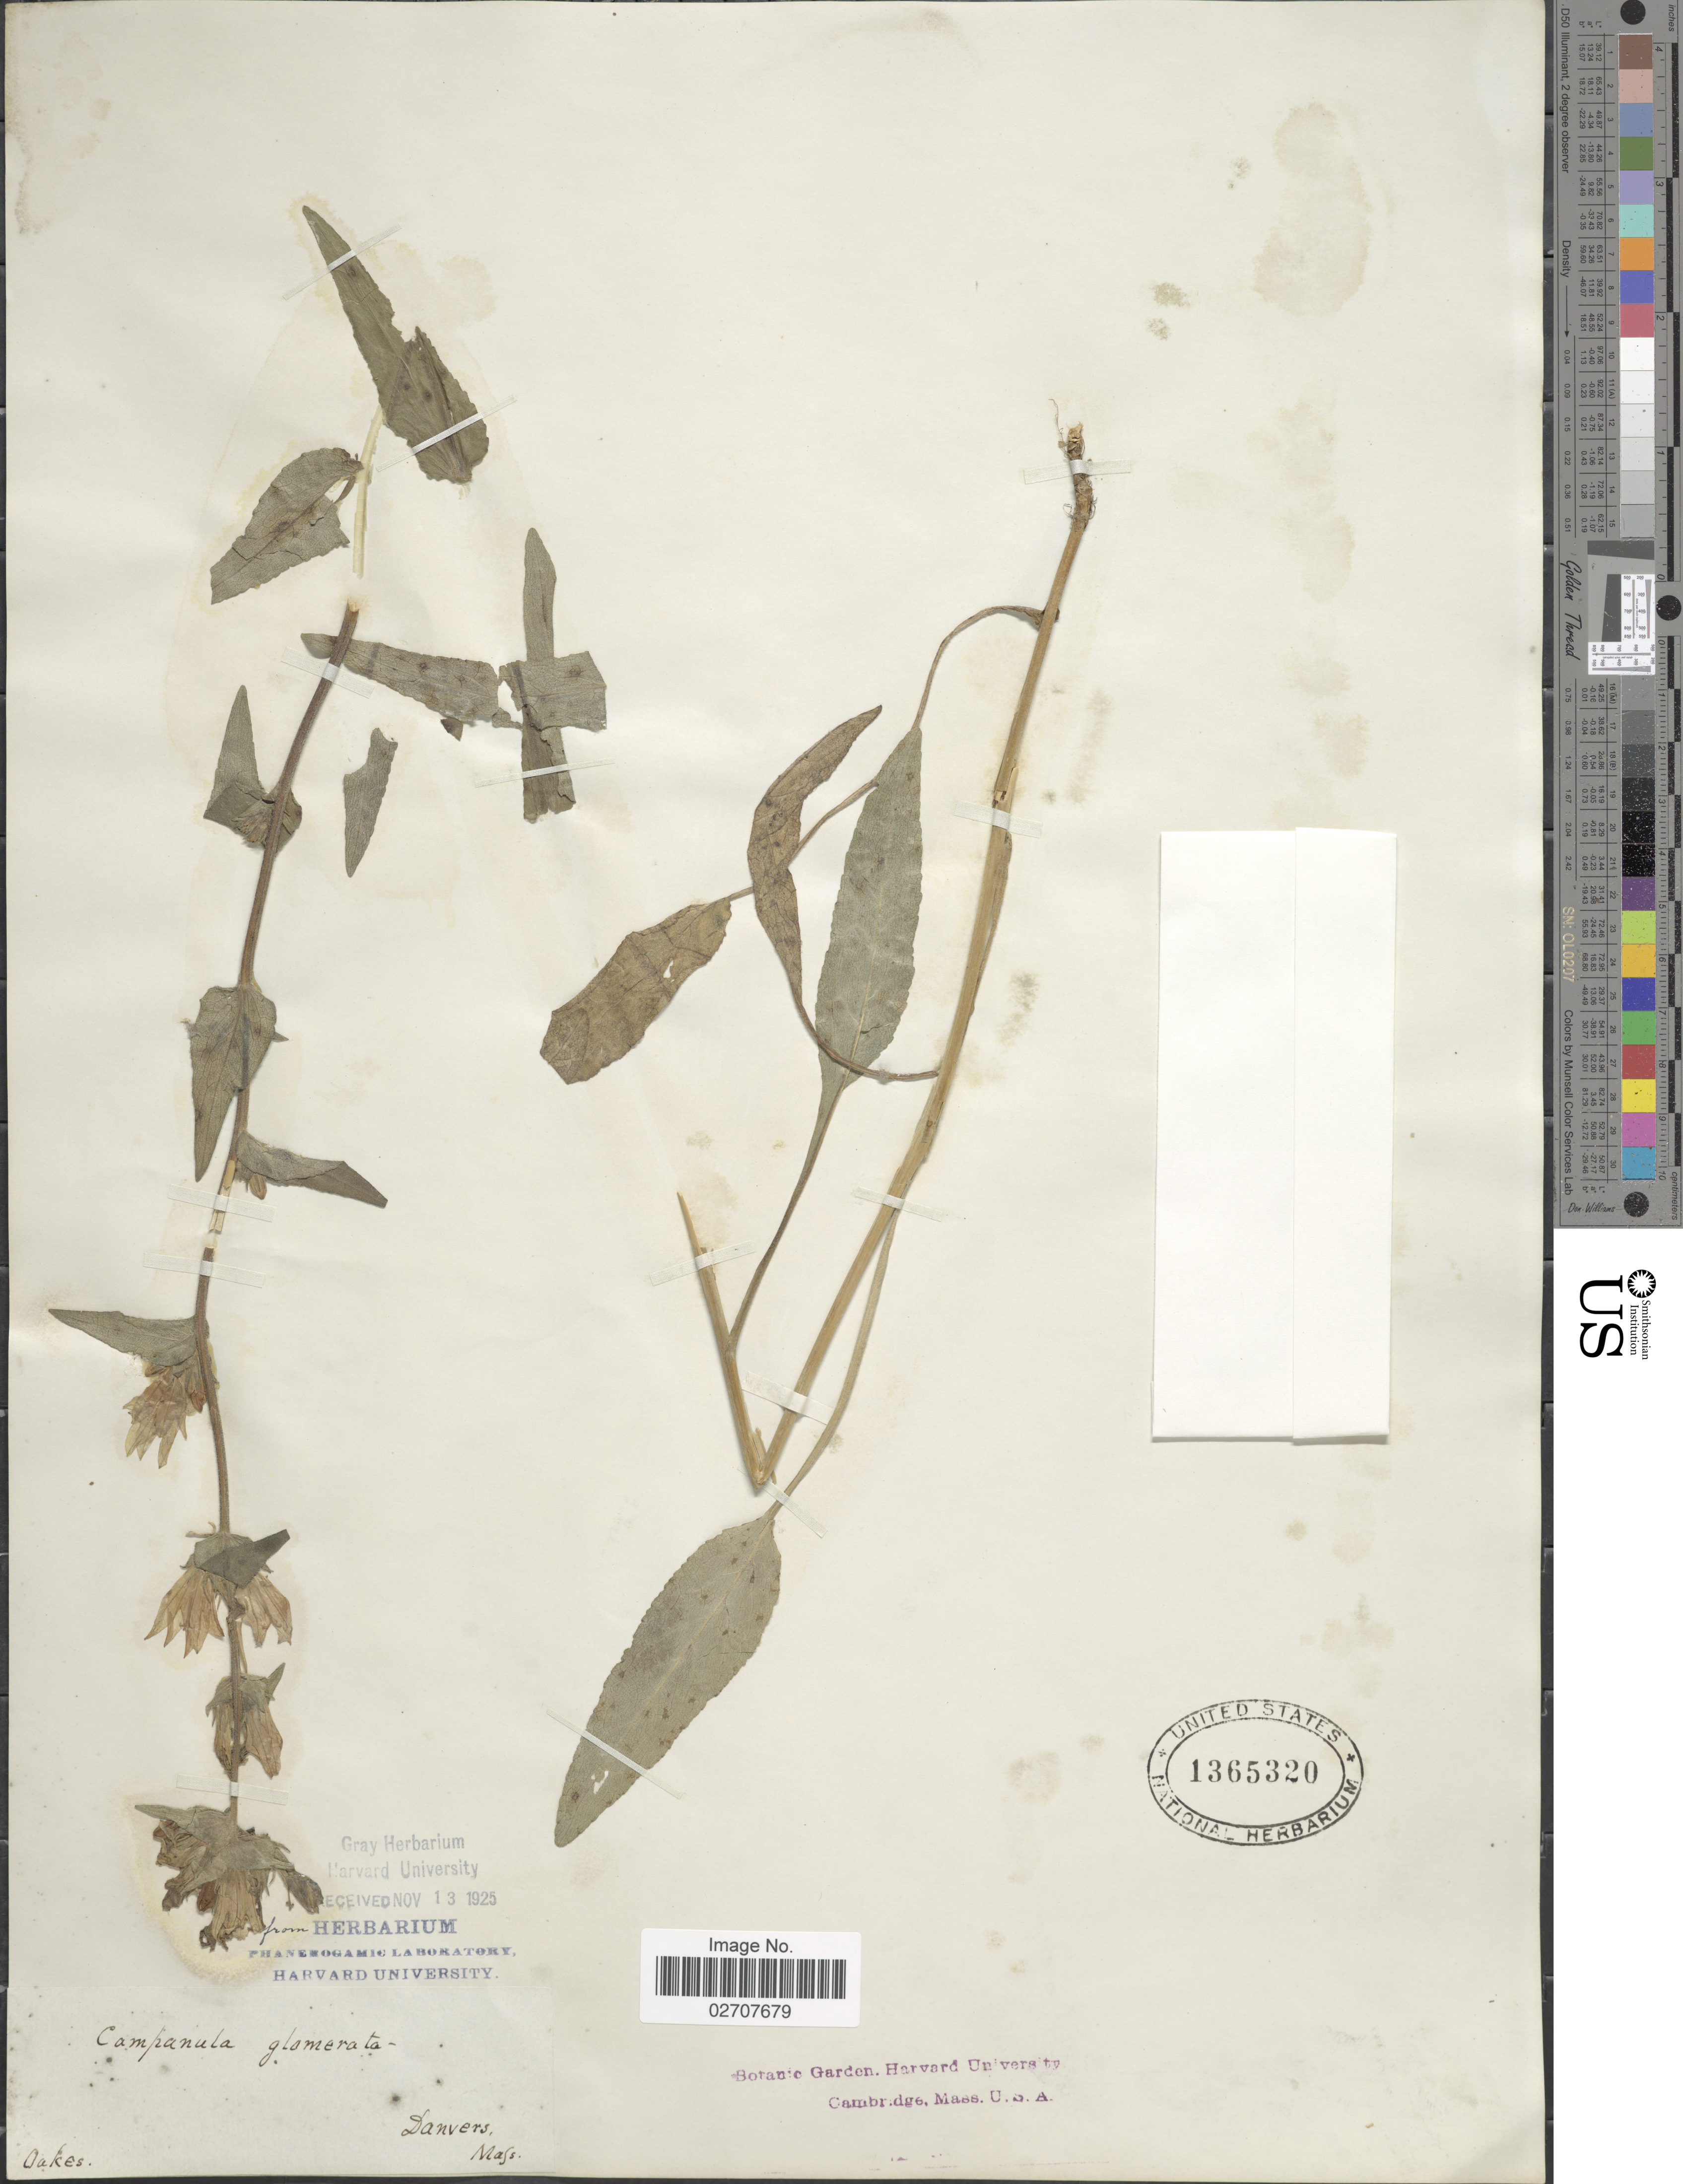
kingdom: Plantae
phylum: Tracheophyta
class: Magnoliopsida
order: Asterales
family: Campanulaceae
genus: Campanula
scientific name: Campanula glomerata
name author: L.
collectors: -. Oakes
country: United States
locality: Danvers, Mass.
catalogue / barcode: US 1365320